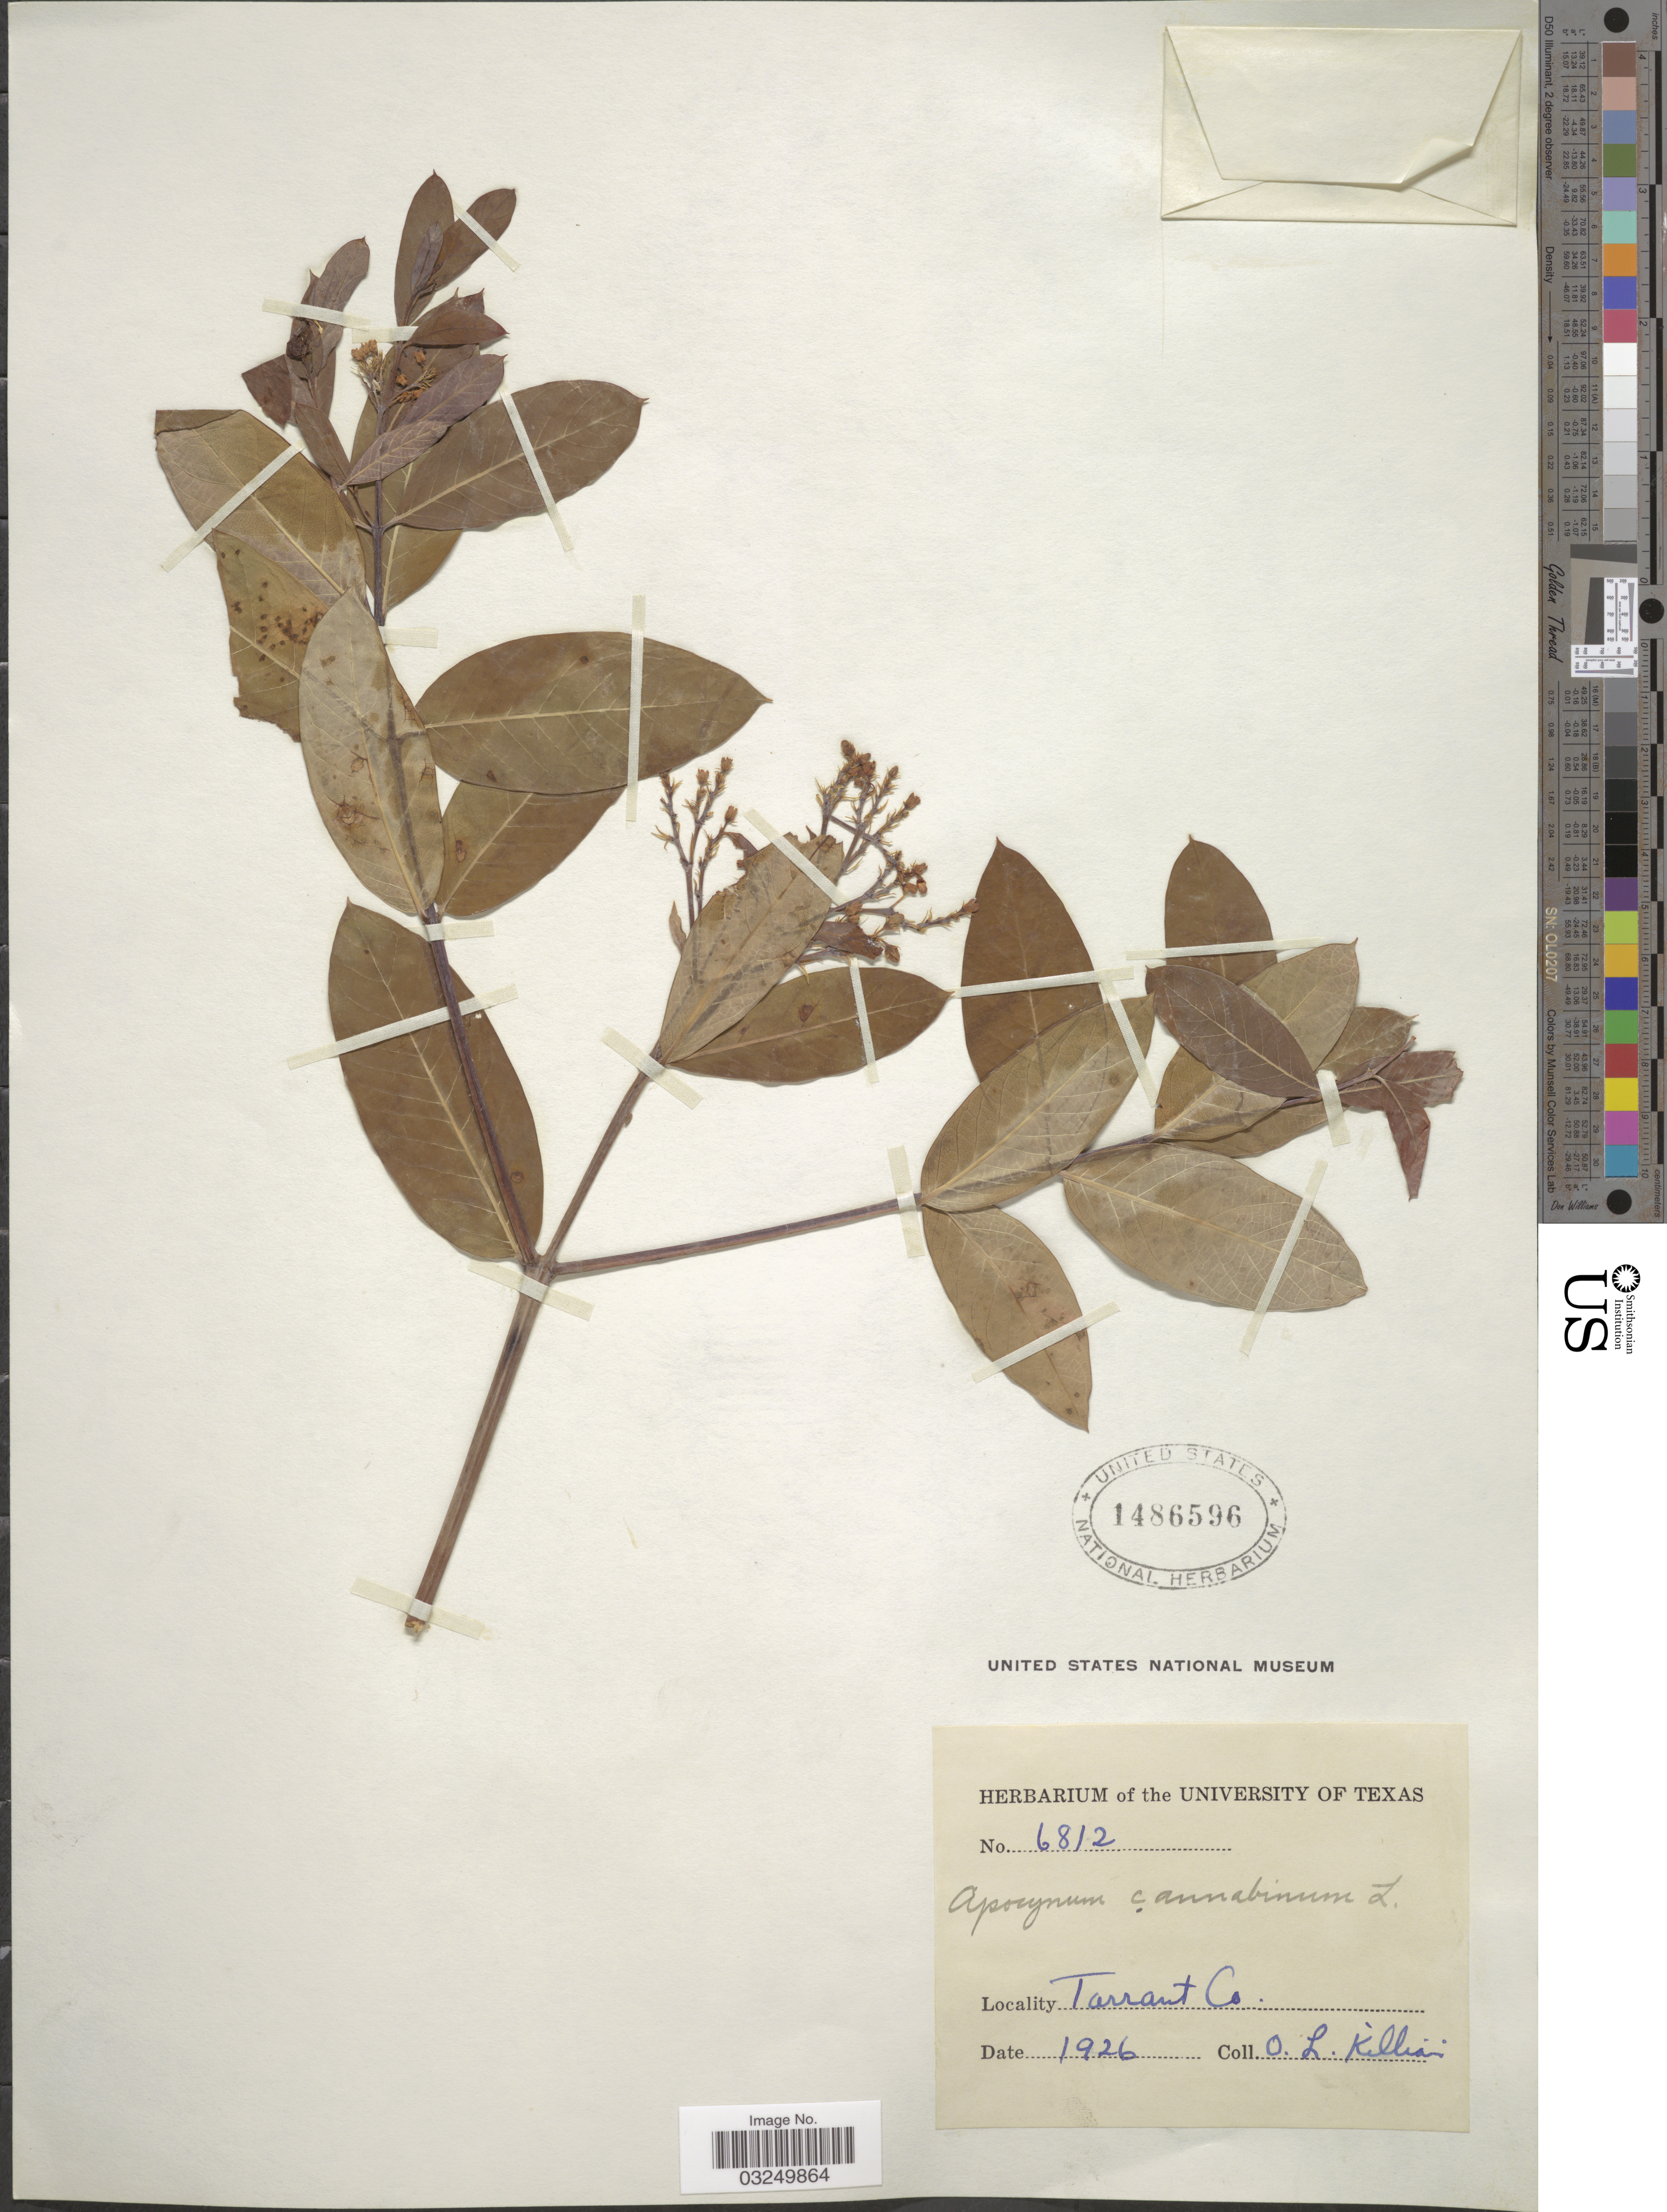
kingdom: Plantae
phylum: Tracheophyta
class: Magnoliopsida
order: Gentianales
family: Apocynaceae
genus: Apocynum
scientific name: Apocynum cannabinum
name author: L.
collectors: O. Killian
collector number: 6812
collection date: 1926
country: United States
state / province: Texas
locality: Tarrant Co.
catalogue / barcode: US 1486596